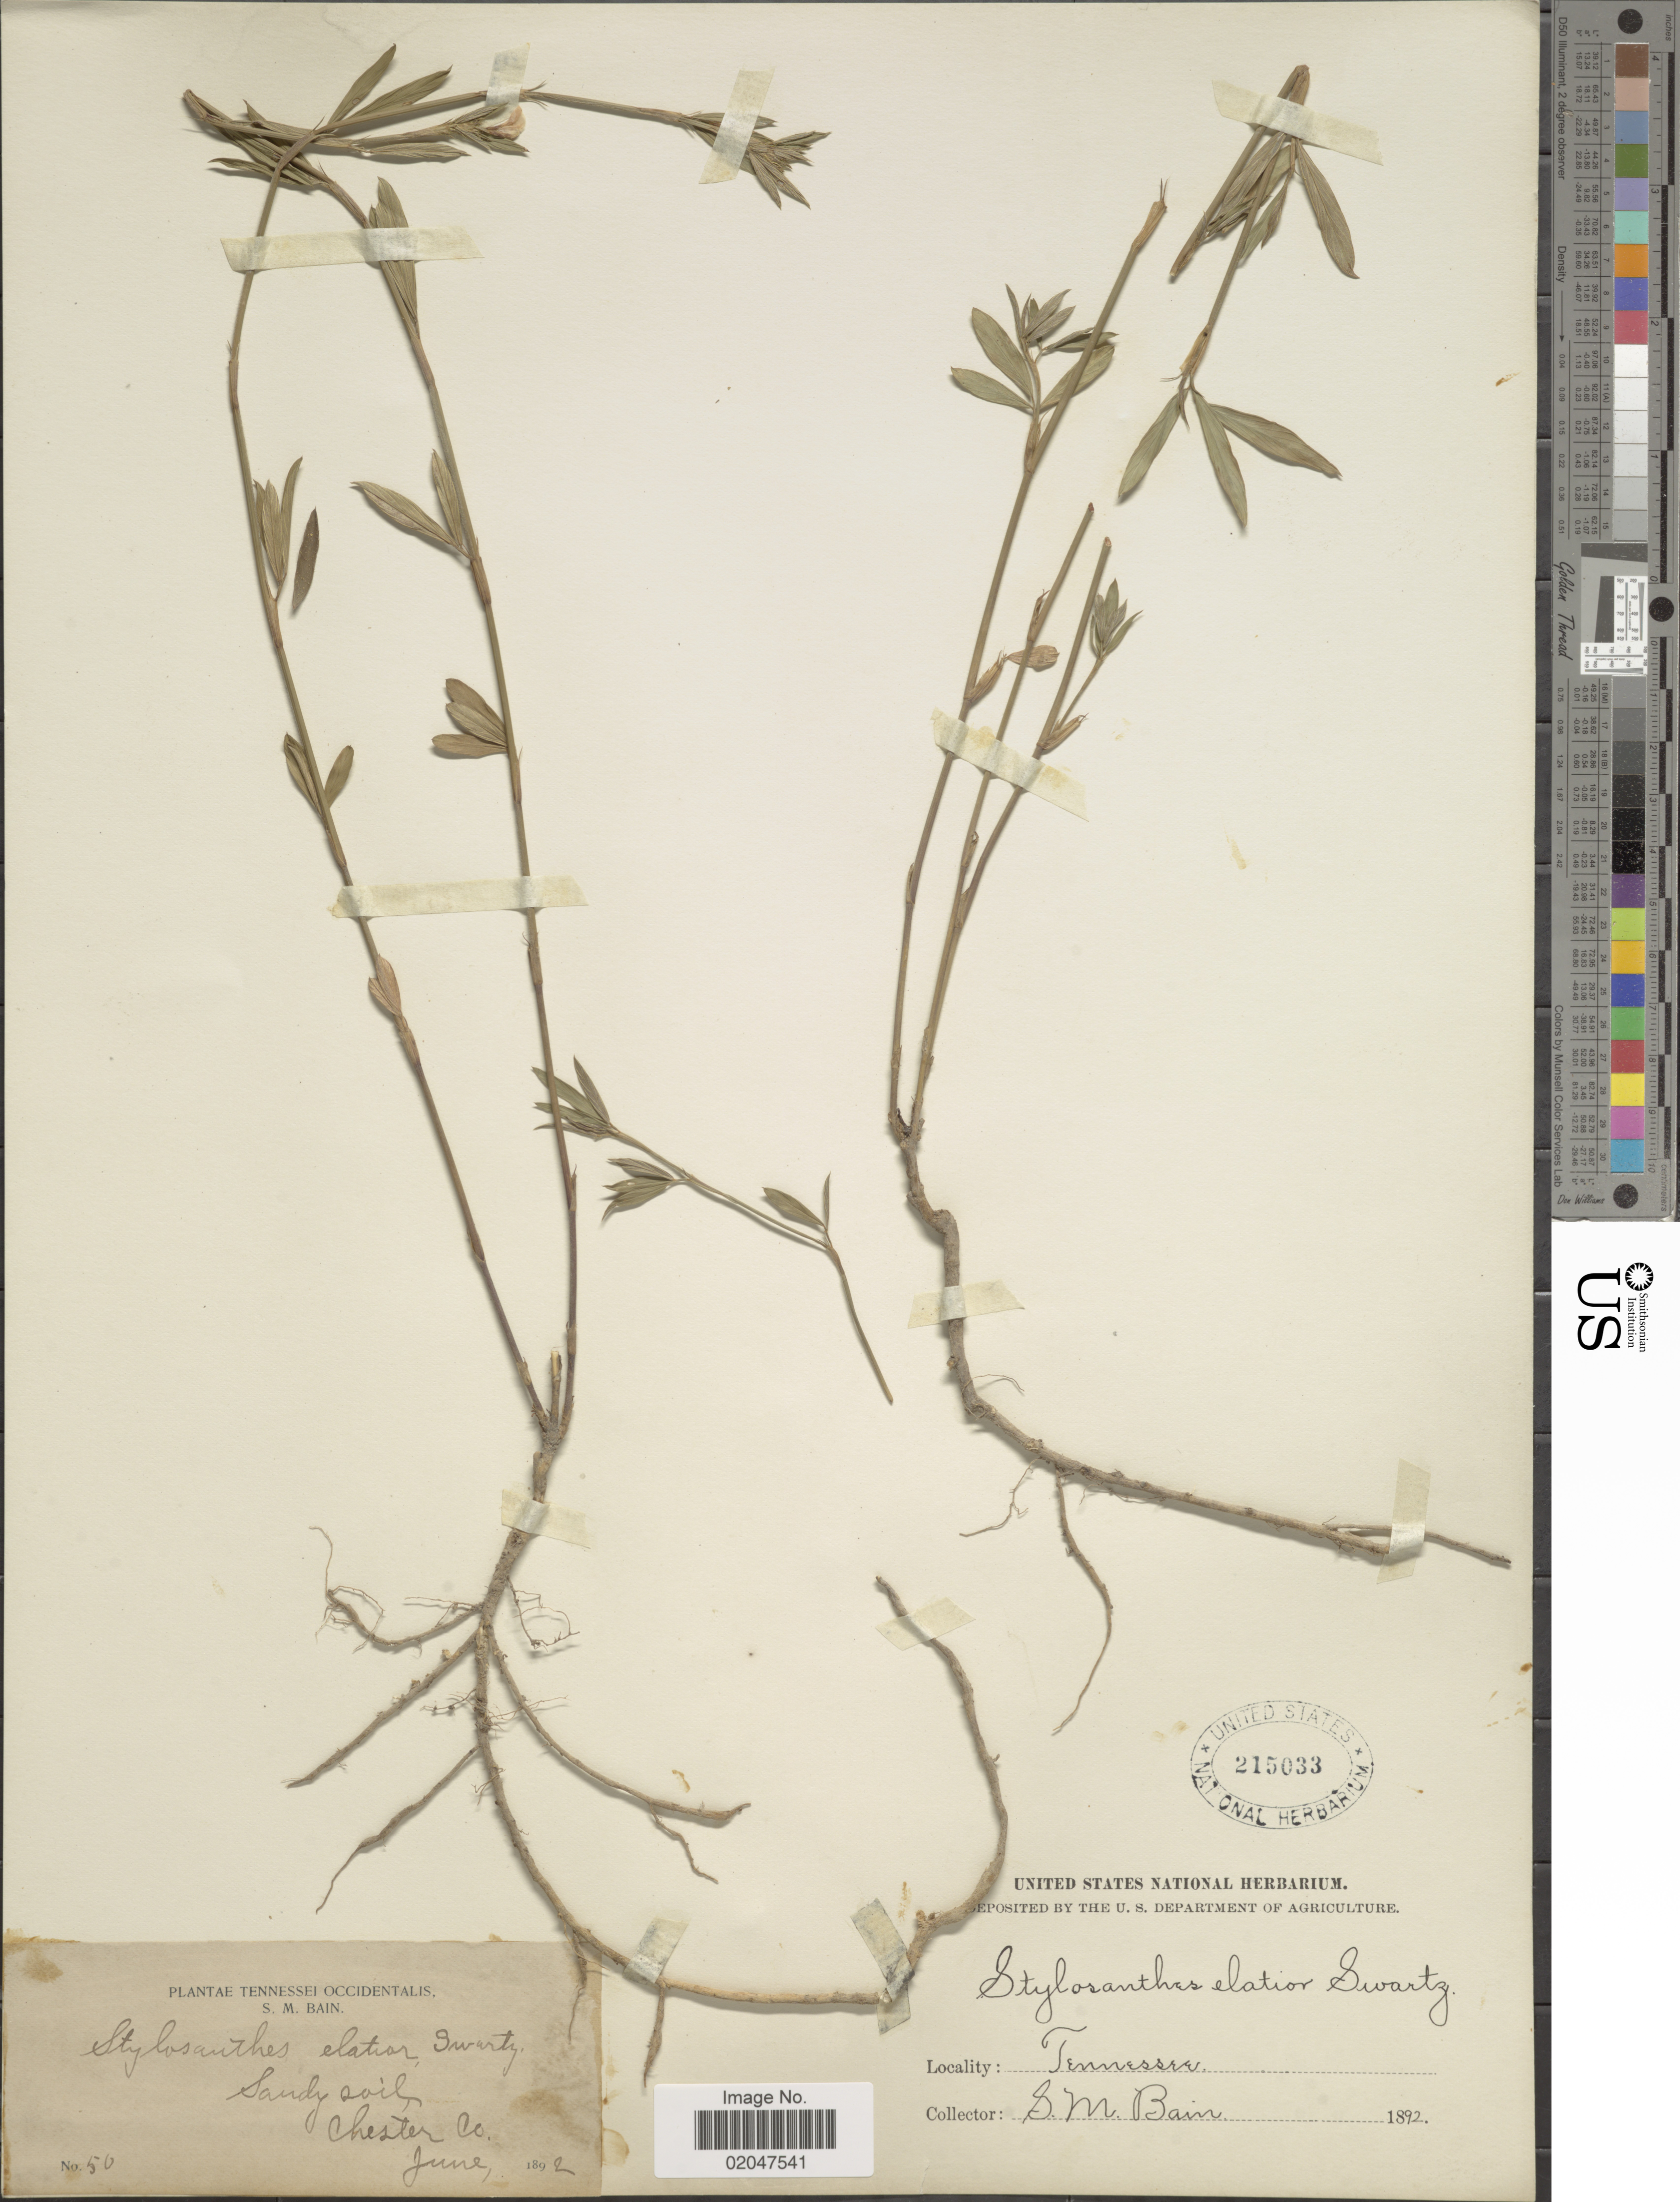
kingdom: Plantae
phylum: Tracheophyta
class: Magnoliopsida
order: Fabales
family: Fabaceae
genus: Stylosanthes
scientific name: Stylosanthes biflora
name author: (L.) Britton et al.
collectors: S. M. Bain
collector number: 50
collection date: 1892-06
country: United States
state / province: Tennessee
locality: Tennessei occidentalis. Sandy soil, Chester Co.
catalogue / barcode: US 215033